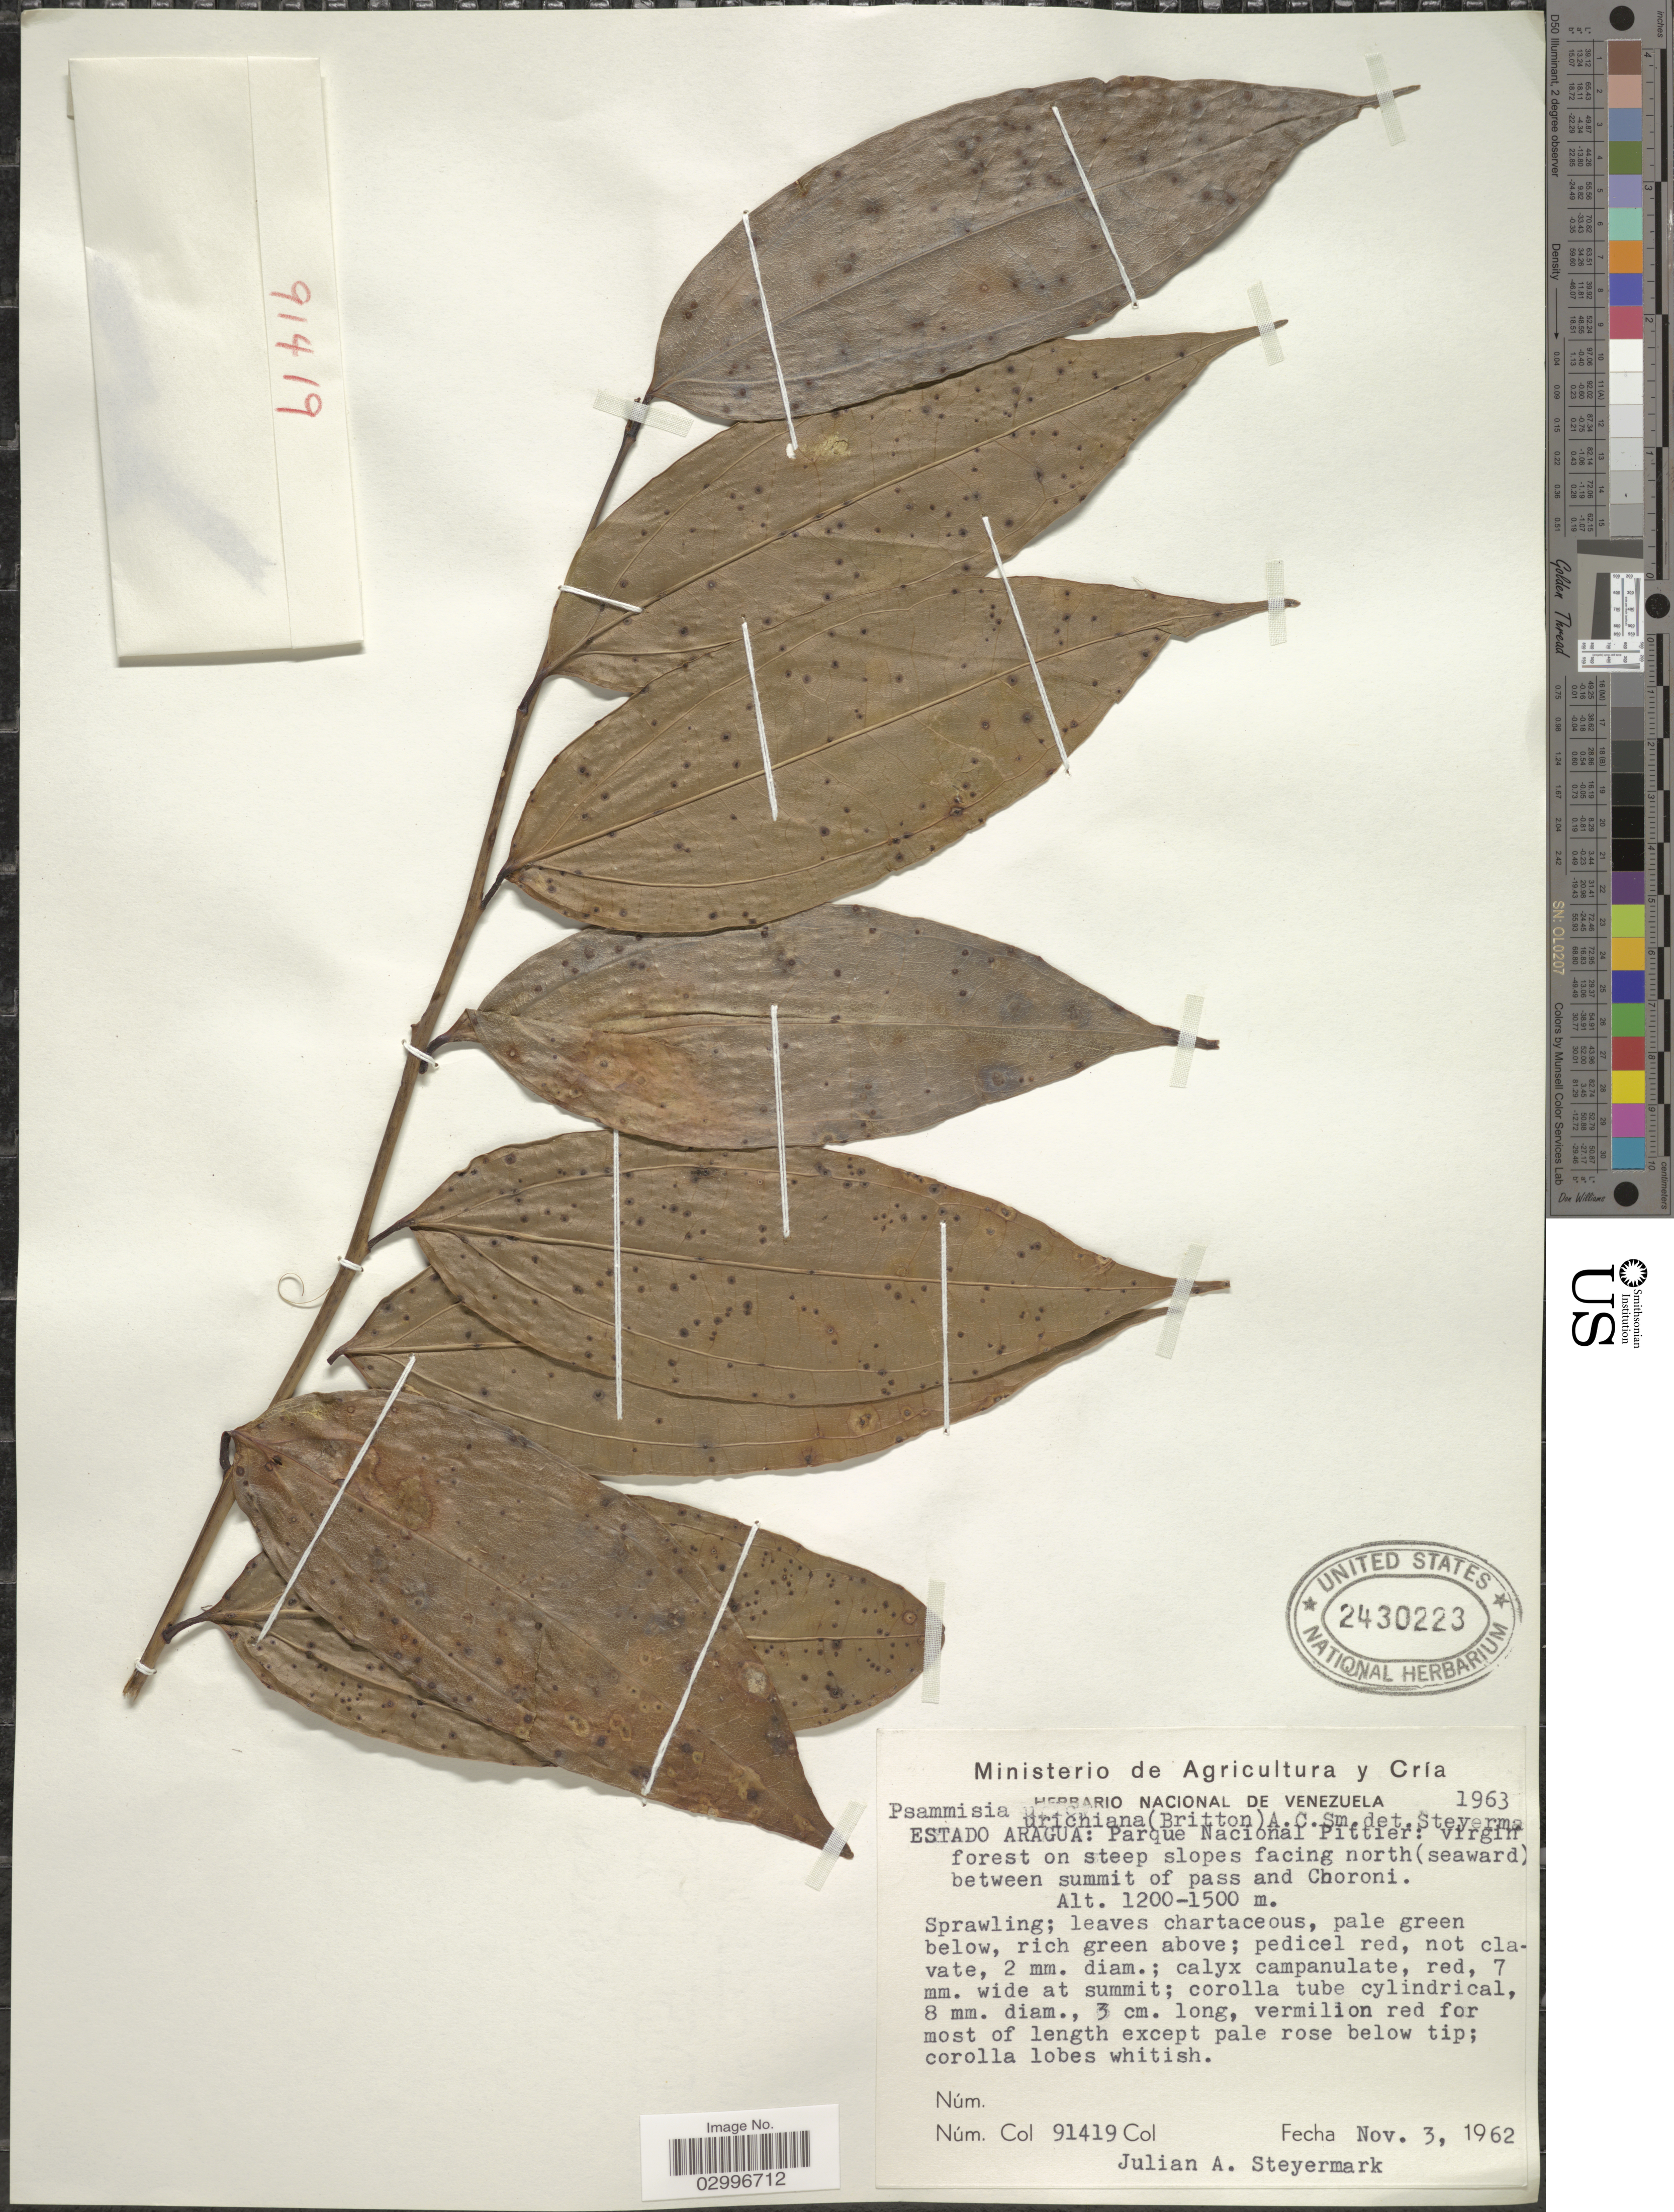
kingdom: Plantae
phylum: Tracheophyta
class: Magnoliopsida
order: Ericales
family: Ericaceae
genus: Psammisia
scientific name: Psammisia urichiana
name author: (Britton) A.C. Sm.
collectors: J. Steyermark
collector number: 91419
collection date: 1962-11-03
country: Venezuela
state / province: Aragua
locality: Parque Nacional forest on steep slopes facing north (seaward) between summit of pass and Choroni.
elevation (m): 1200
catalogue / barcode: US 2430223